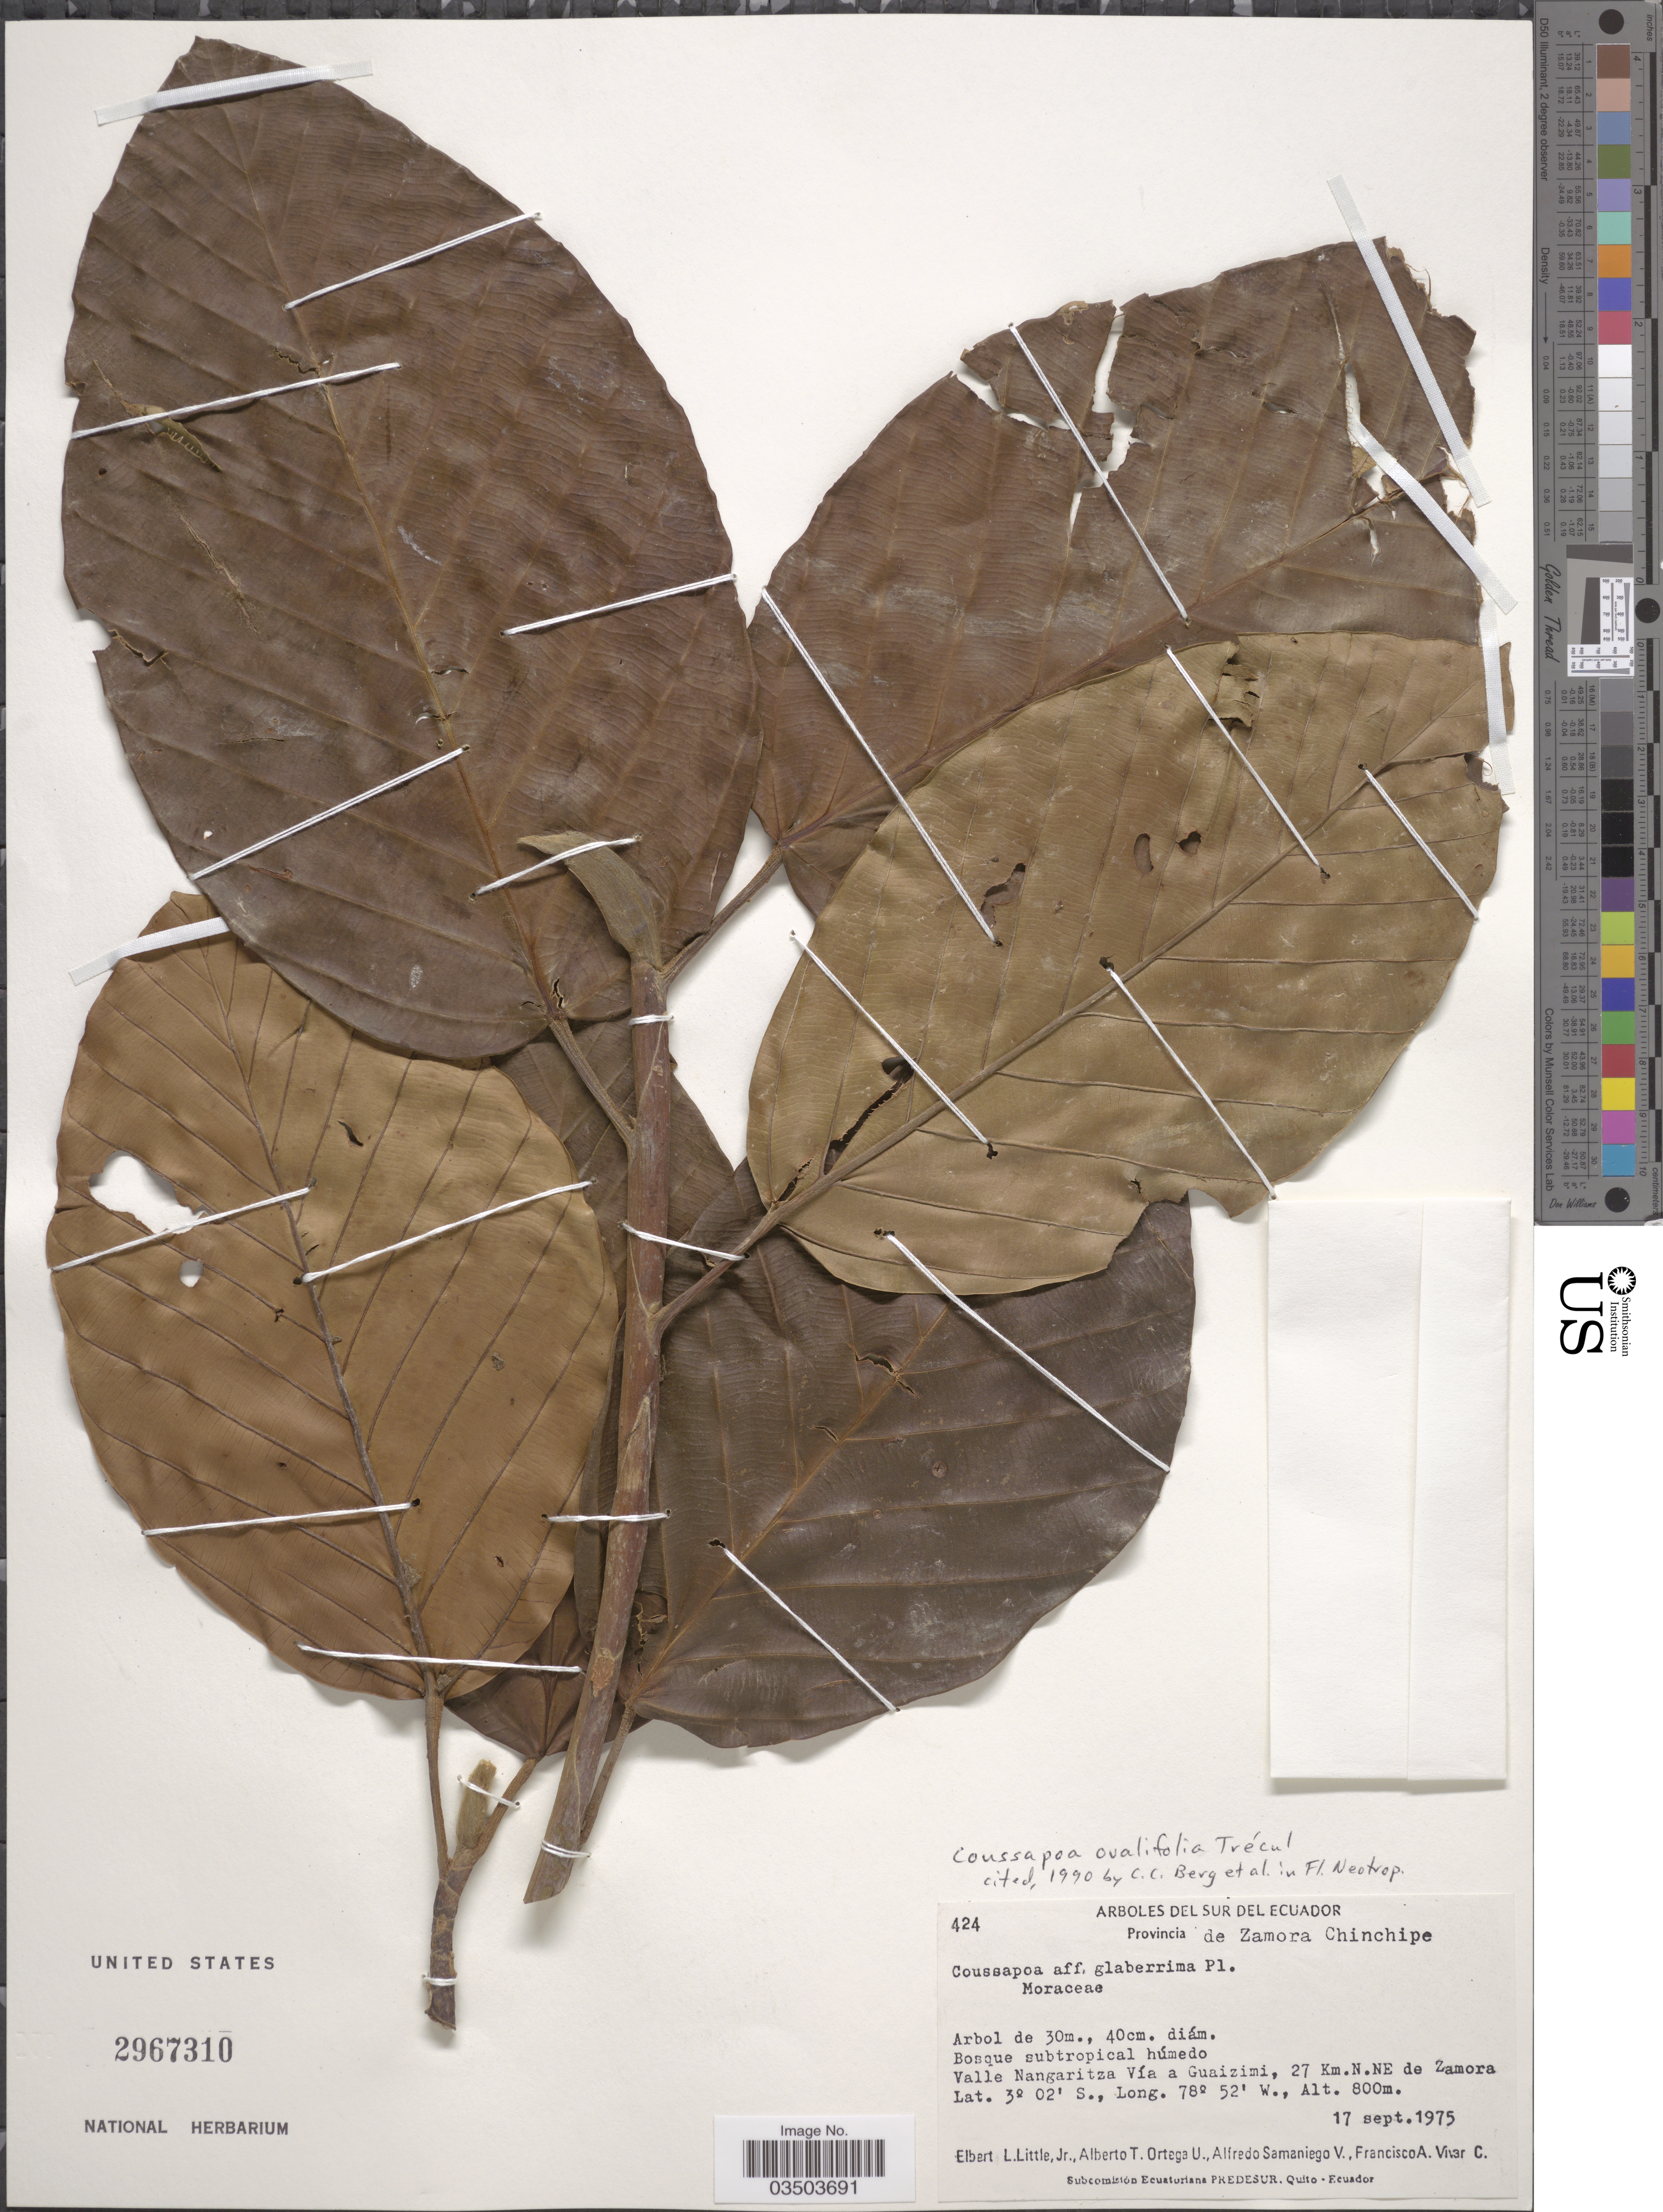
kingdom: Plantae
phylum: Tracheophyta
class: Magnoliopsida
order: Rosales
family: Urticaceae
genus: Coussapoa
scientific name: Coussapoa ovalifolia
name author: Trécul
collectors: E. L. Little, A. T. Ortega U., A. V. Samaniego & F. A. Vivar C.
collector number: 424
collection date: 1975-09-17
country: Ecuador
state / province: Zamora-Chinchipe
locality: Valle Nangaritza Vía a Guaizimi, 27 Km. N. NE. de Zamora.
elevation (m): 800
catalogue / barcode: US 2967310